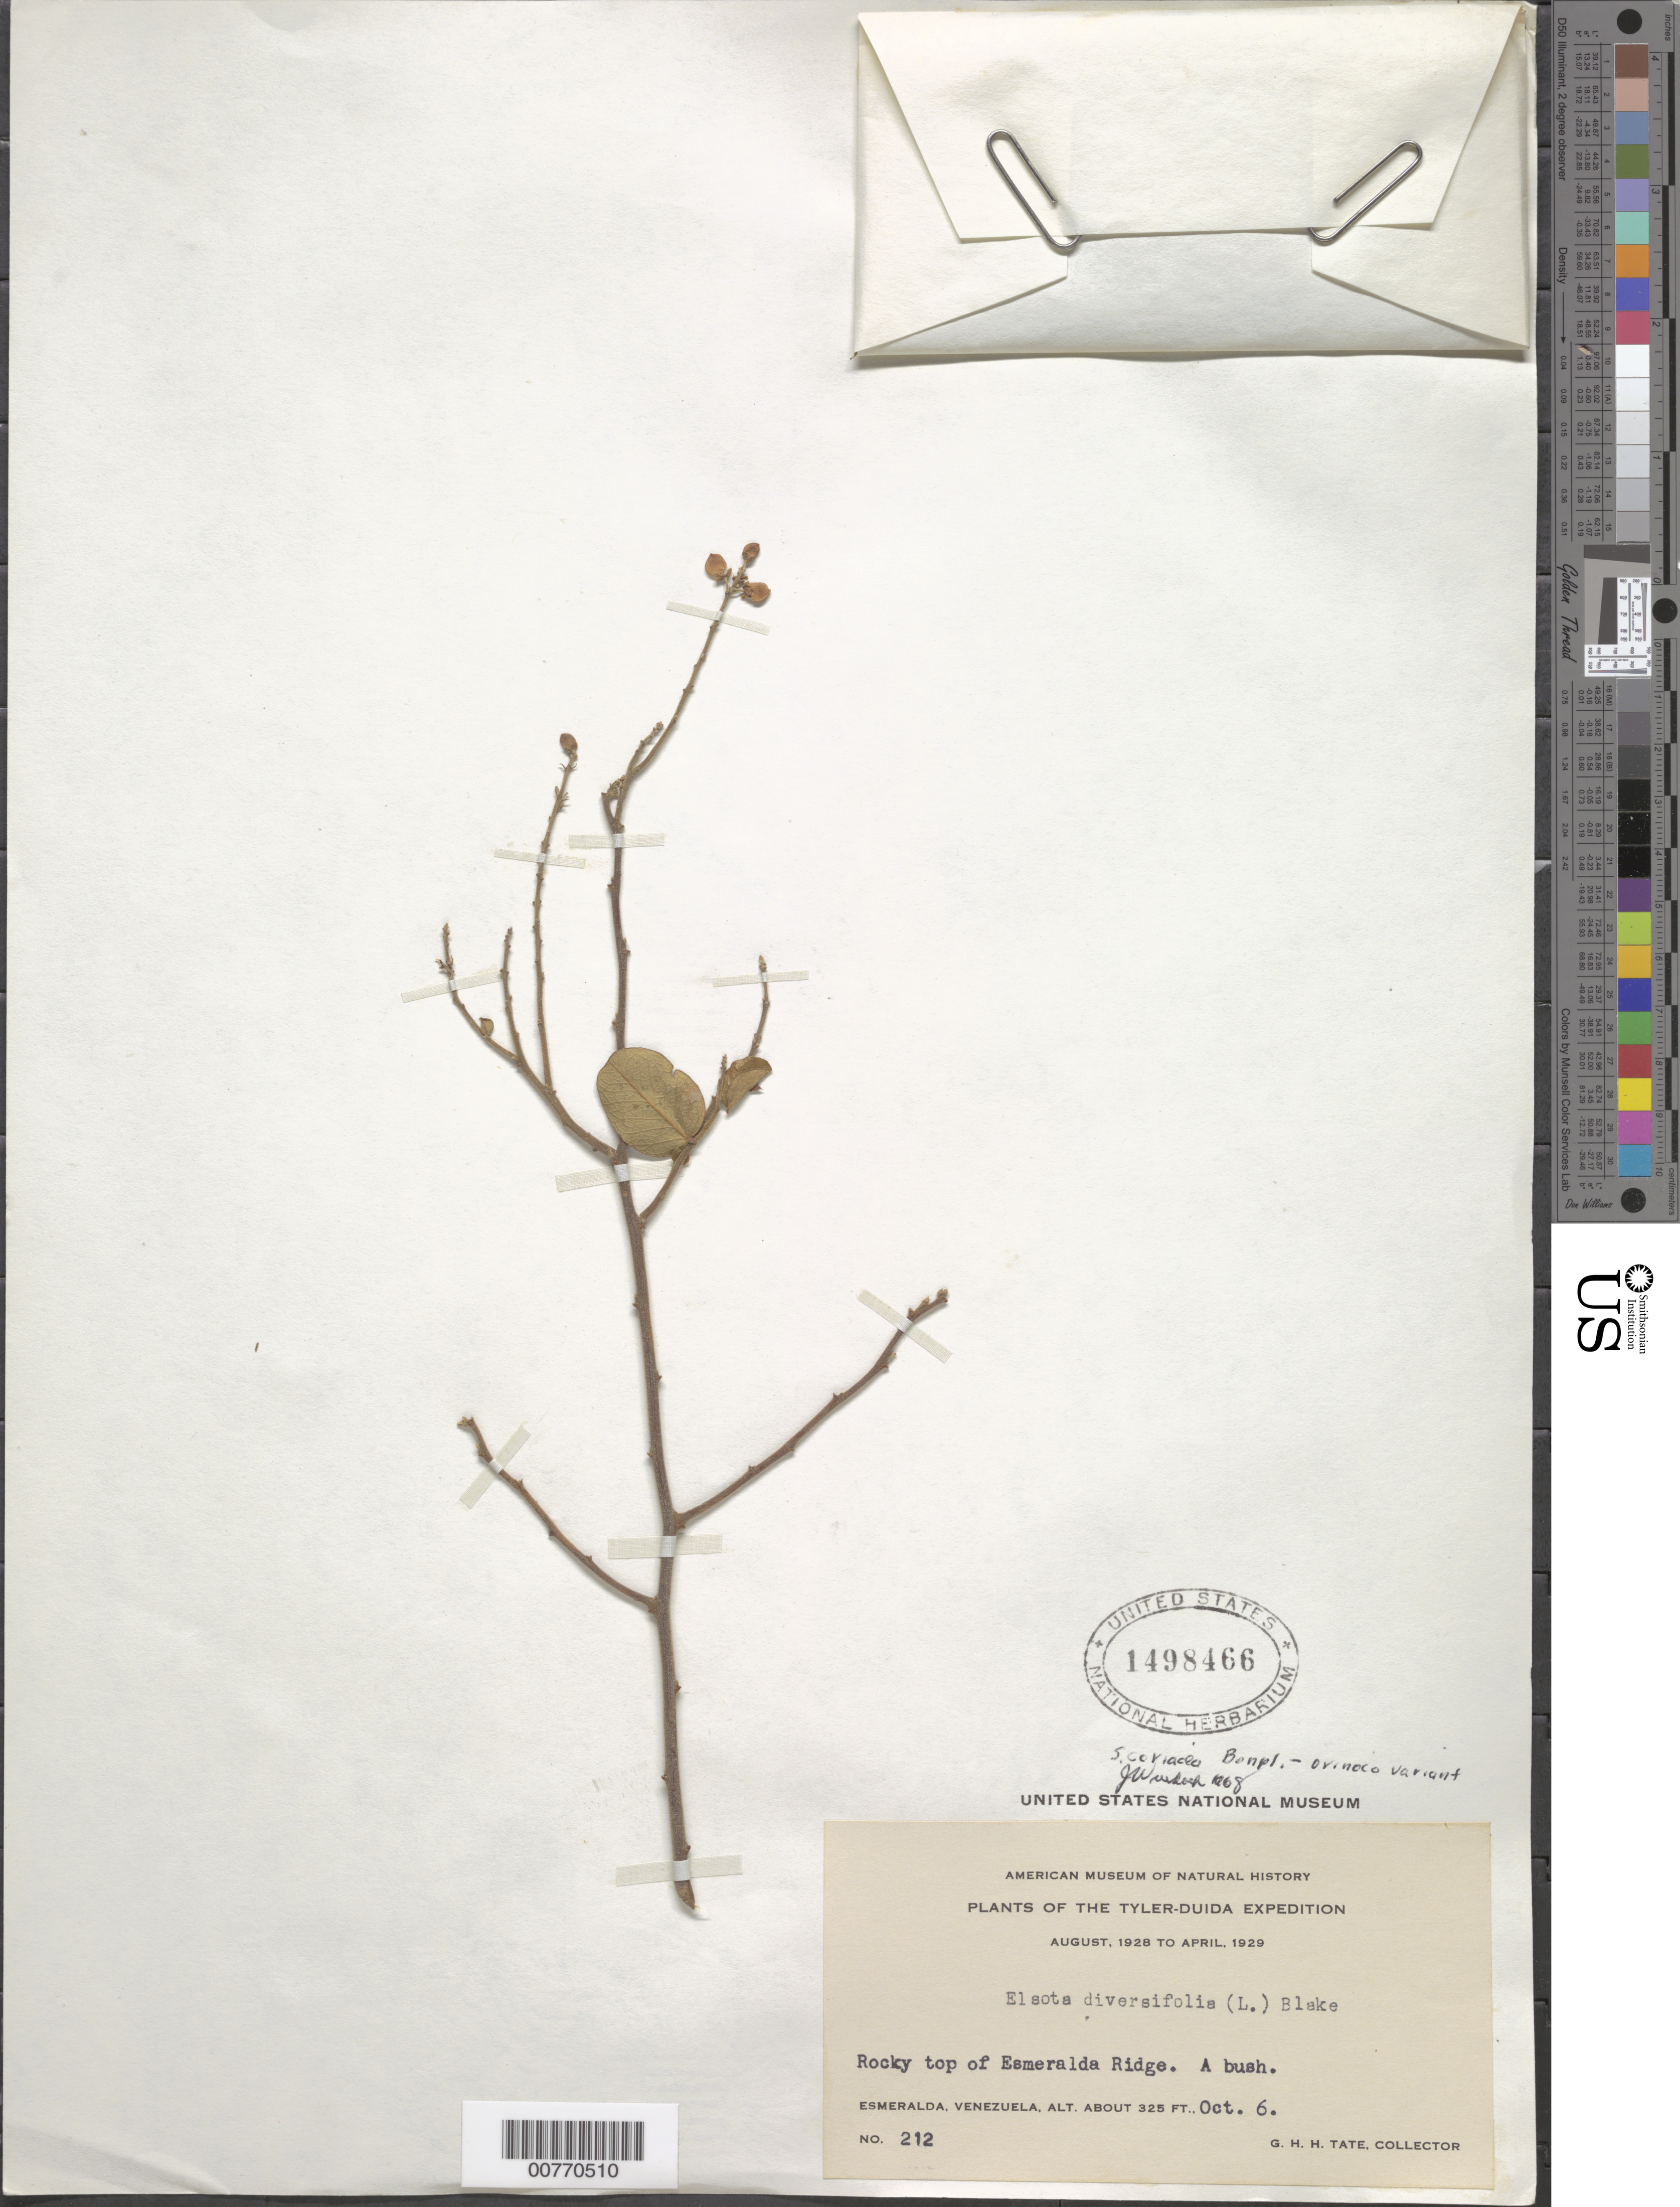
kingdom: Plantae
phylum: Tracheophyta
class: Magnoliopsida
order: Fabales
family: Polygalaceae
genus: Securidaca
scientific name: Securidaca coriacea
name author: Bonpl. ex Steud.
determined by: Wurdack, John J., (US), US (UNITED STATES)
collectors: G. H. H.Tate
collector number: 212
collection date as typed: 6-Oct-28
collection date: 1928-10-06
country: Venezuela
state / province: Amazonas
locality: Esmeralda Ridge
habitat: Rocky top of ridge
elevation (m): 99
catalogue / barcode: US 1498466